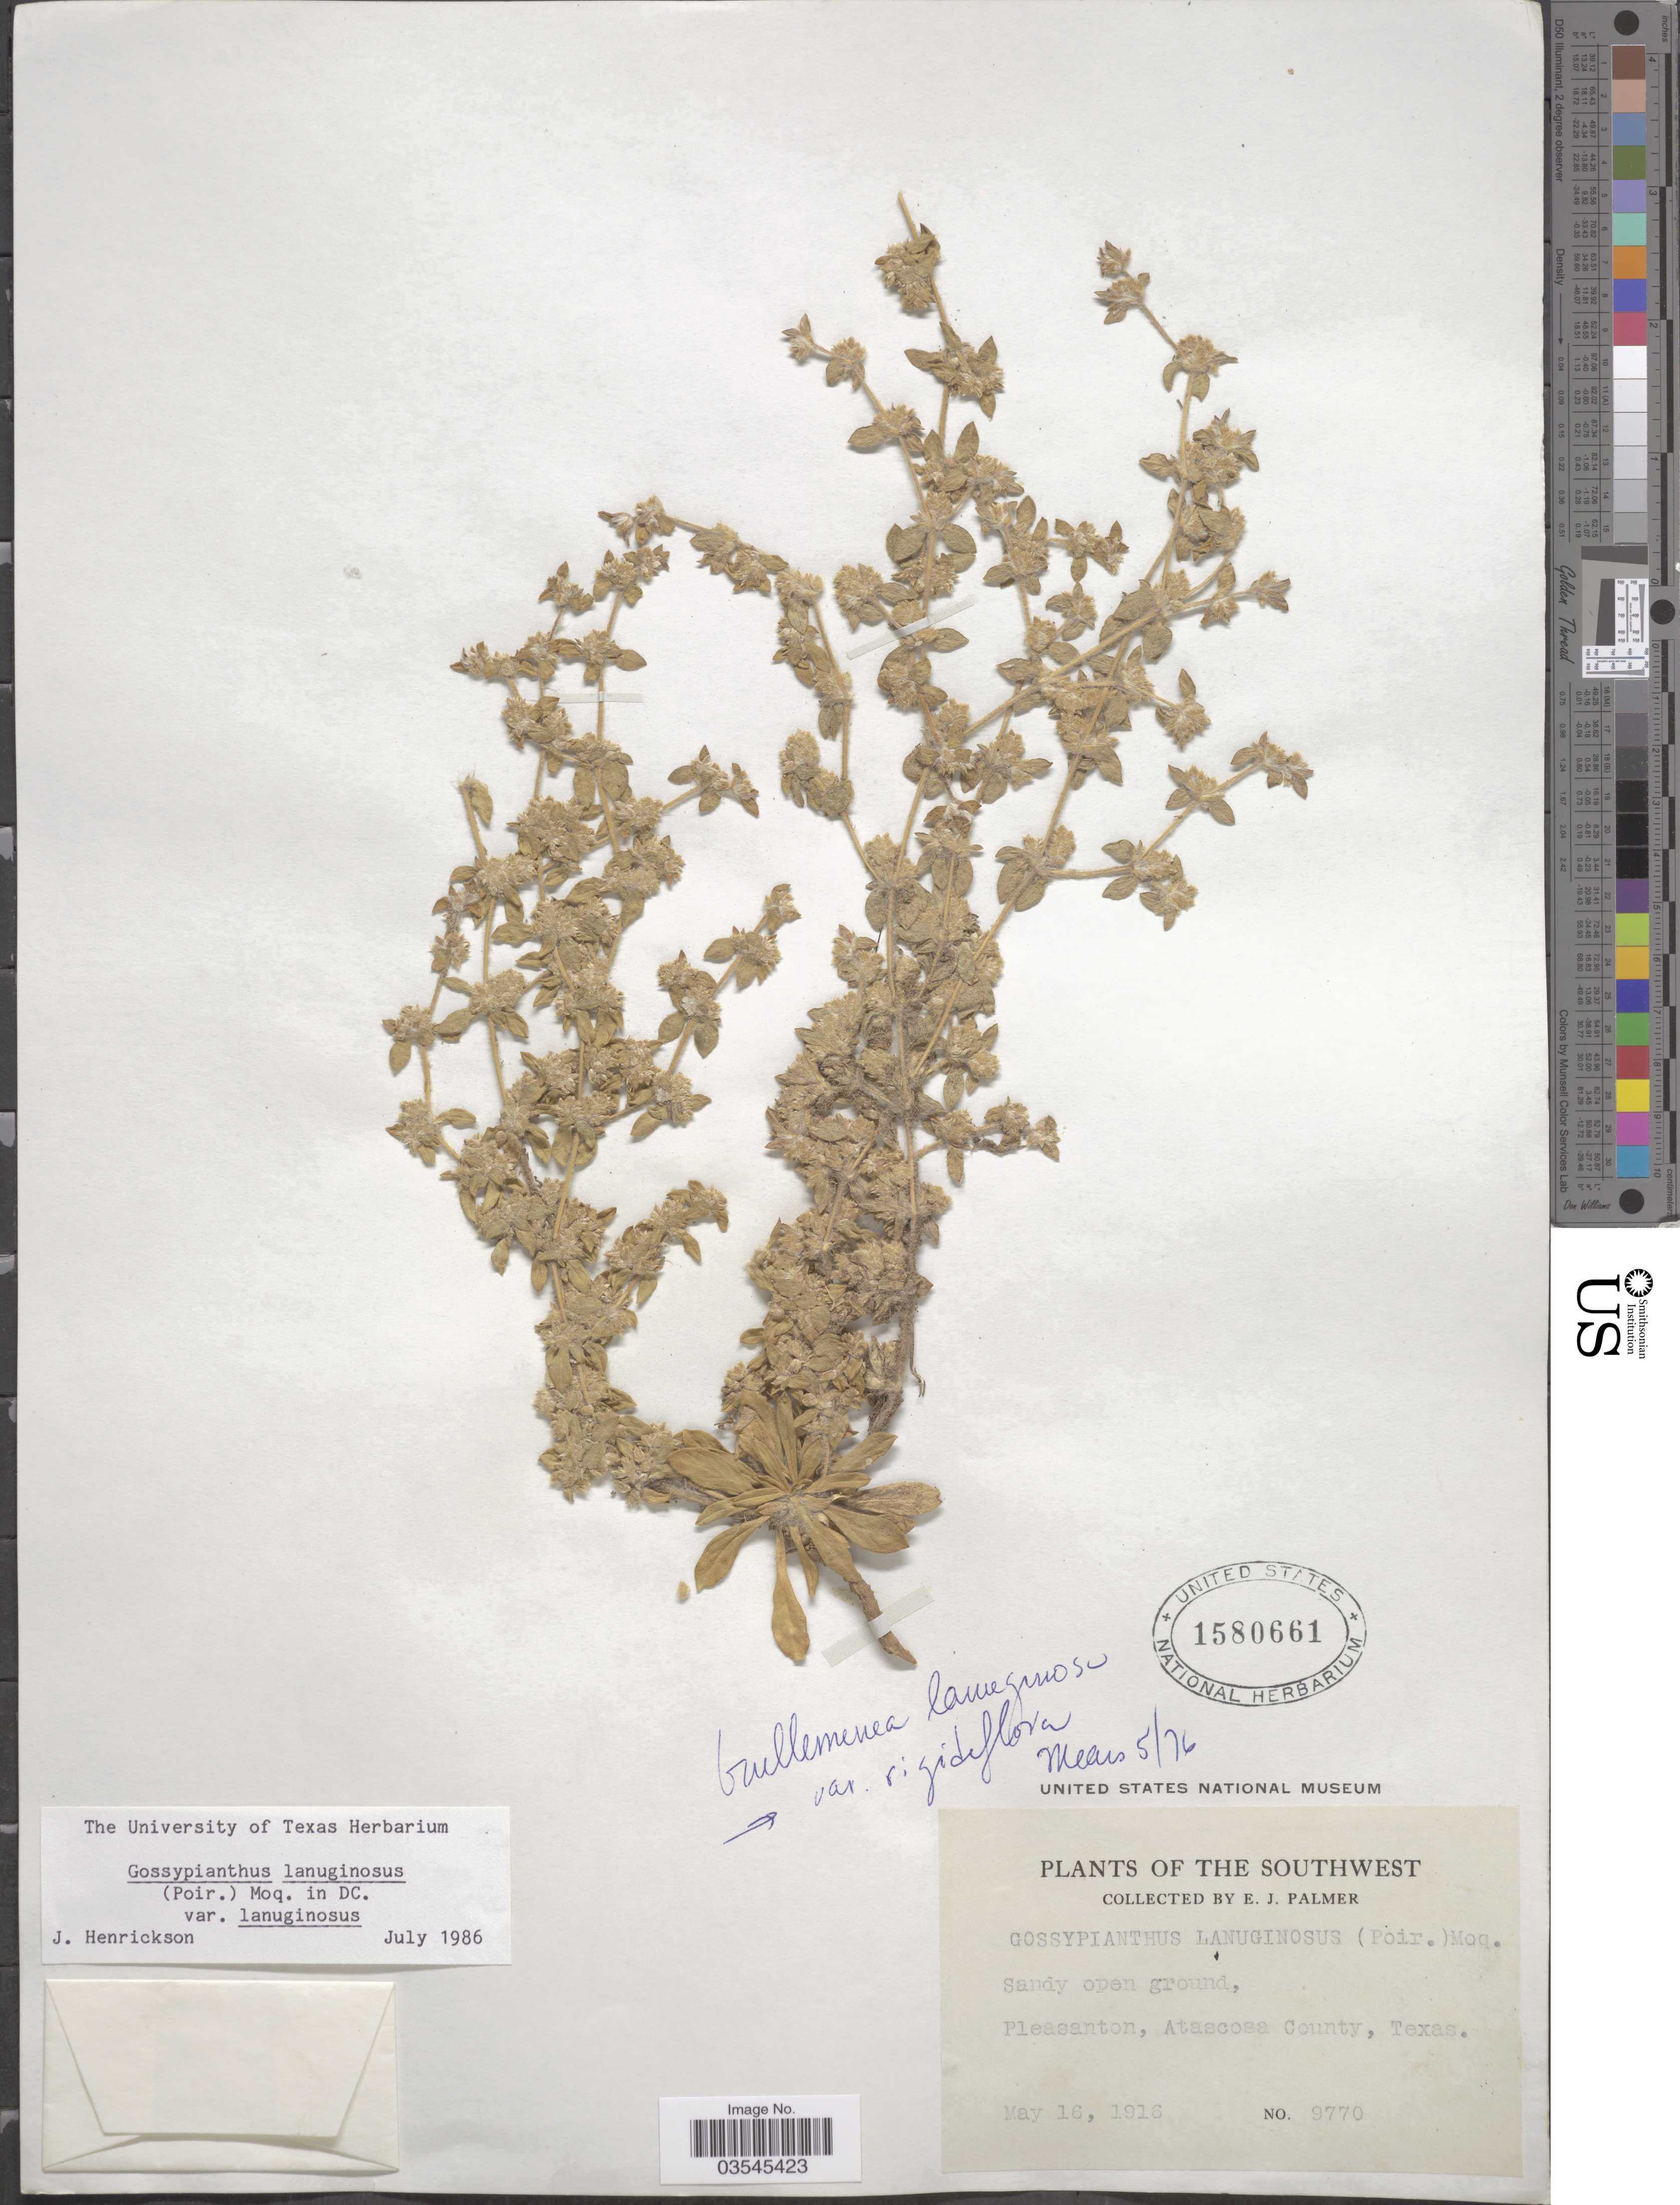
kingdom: Plantae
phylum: Tracheophyta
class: Magnoliopsida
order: Caryophyllales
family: Amaranthaceae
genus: Guilleminea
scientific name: Guilleminea lanuginosa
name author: (Poir.) Benth. & Hook. f.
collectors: E. J. Palmer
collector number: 9770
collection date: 1916-05-16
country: United States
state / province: Texas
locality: The Southwest. Pleasanton, Atascosa County.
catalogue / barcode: US 1580661